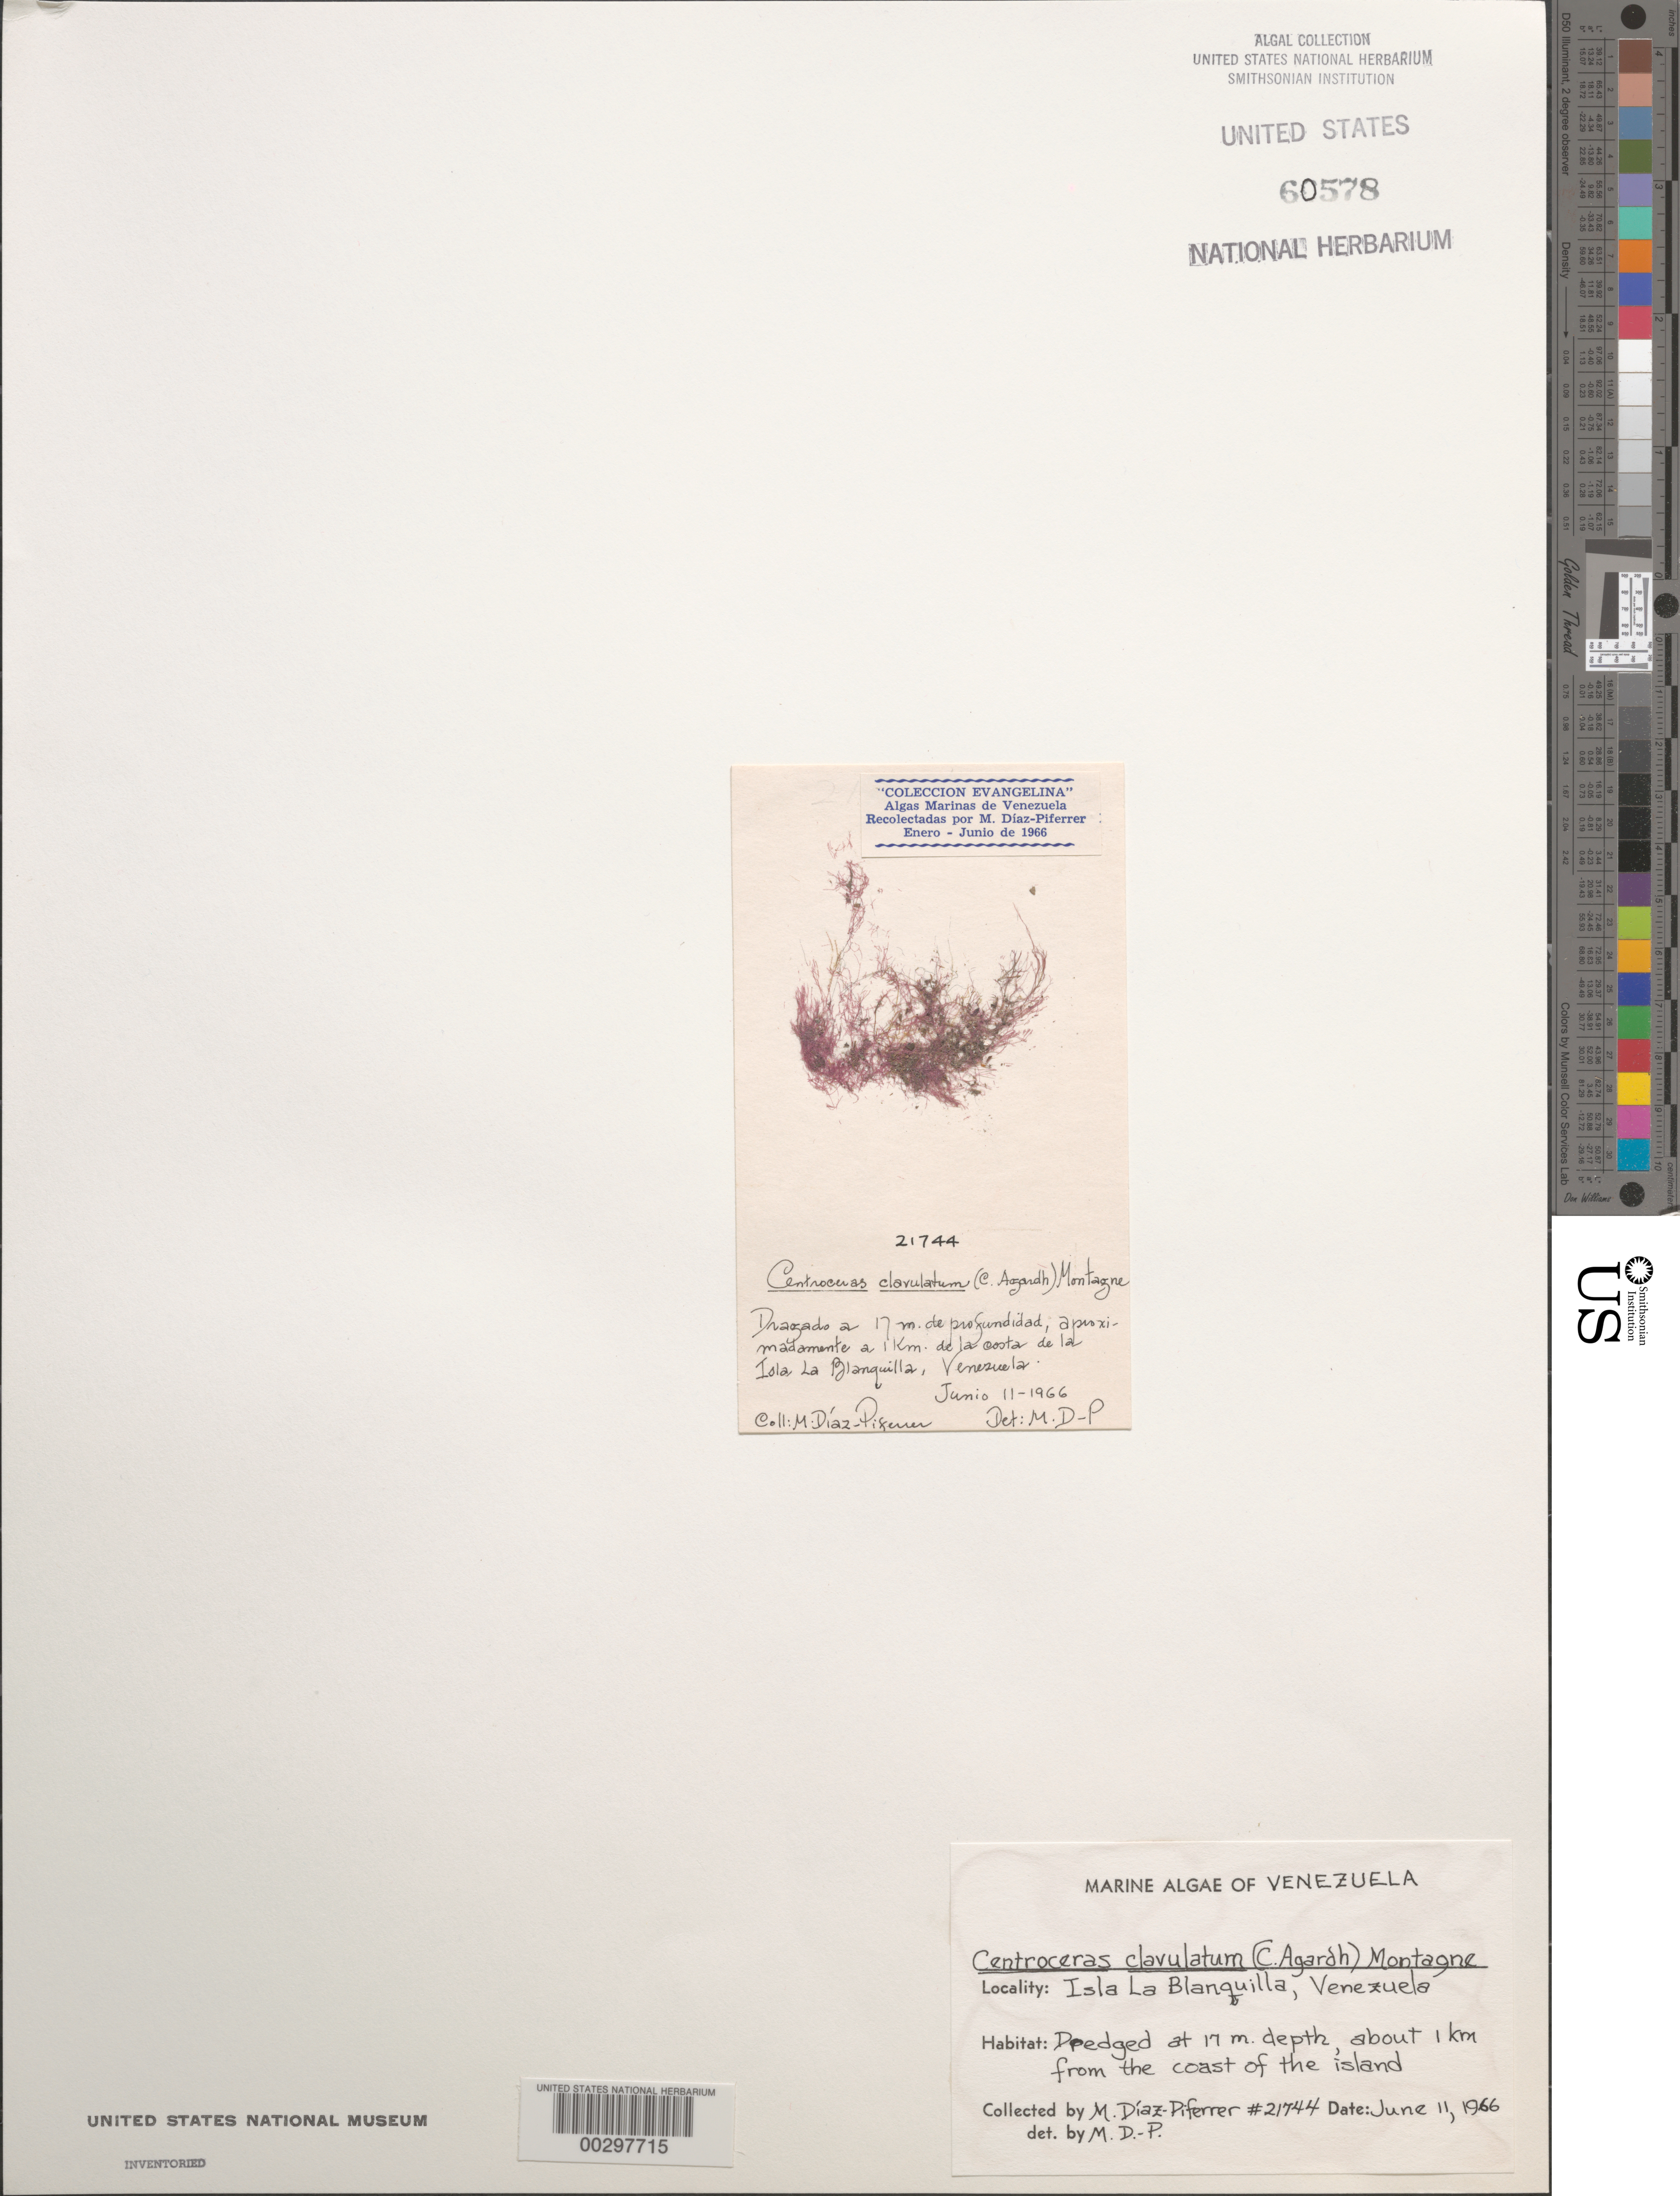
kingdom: Plantae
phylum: Rhodophyta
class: Florideophyceae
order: Ceramiales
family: Ceramiaceae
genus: Centroceras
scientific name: Centroceras clavulatum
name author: (C. Agardh) Mont.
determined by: Diaz-Piferrer, M.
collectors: M. Diaz-Piferrer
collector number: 21744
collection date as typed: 11 Jun 1966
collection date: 1966-06-11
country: Venezuela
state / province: Dependencias Federales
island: Isla La Blanquilla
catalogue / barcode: US 60578